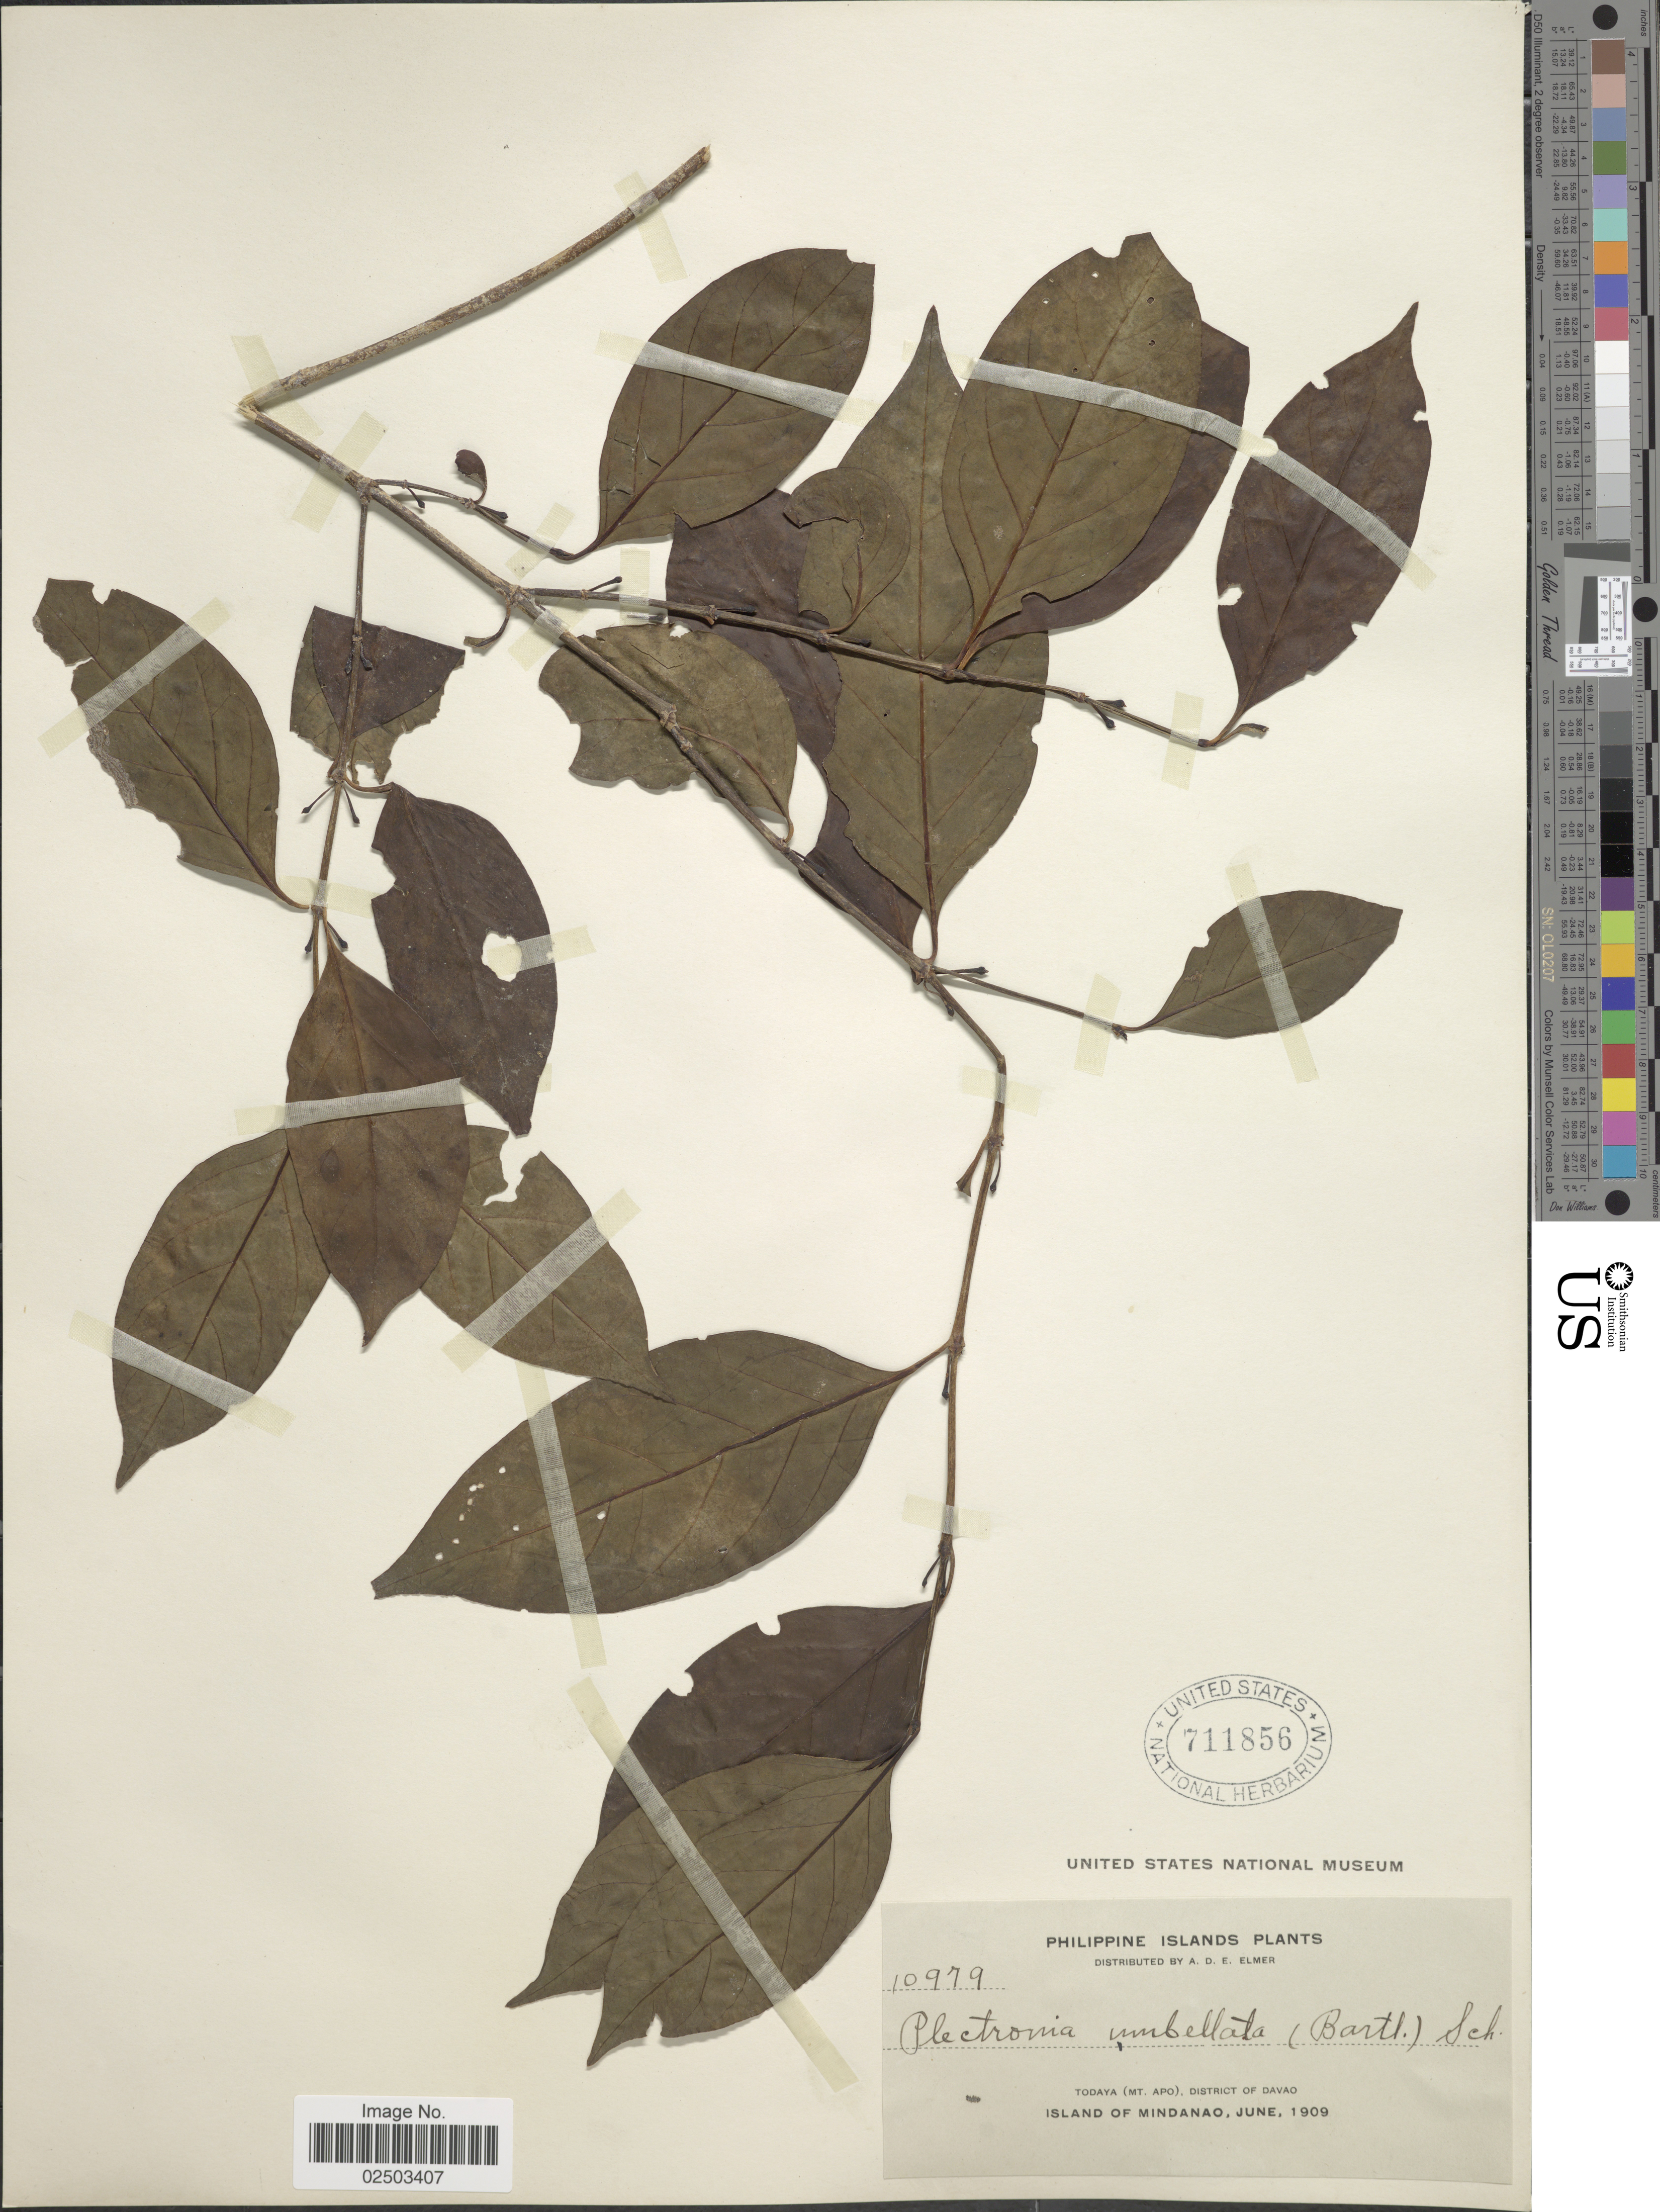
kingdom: Plantae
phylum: Tracheophyta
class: Magnoliopsida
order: Gentianales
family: Rubiaceae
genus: Canthium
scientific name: Canthium gynochthodes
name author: Baill.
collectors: A. D. E. Elmer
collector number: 10979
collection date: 1909-06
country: Philippines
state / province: Davao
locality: Philippine Islands, Todaya (Mt. Apo), District of Davao, Island of Mindanao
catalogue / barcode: US 711856